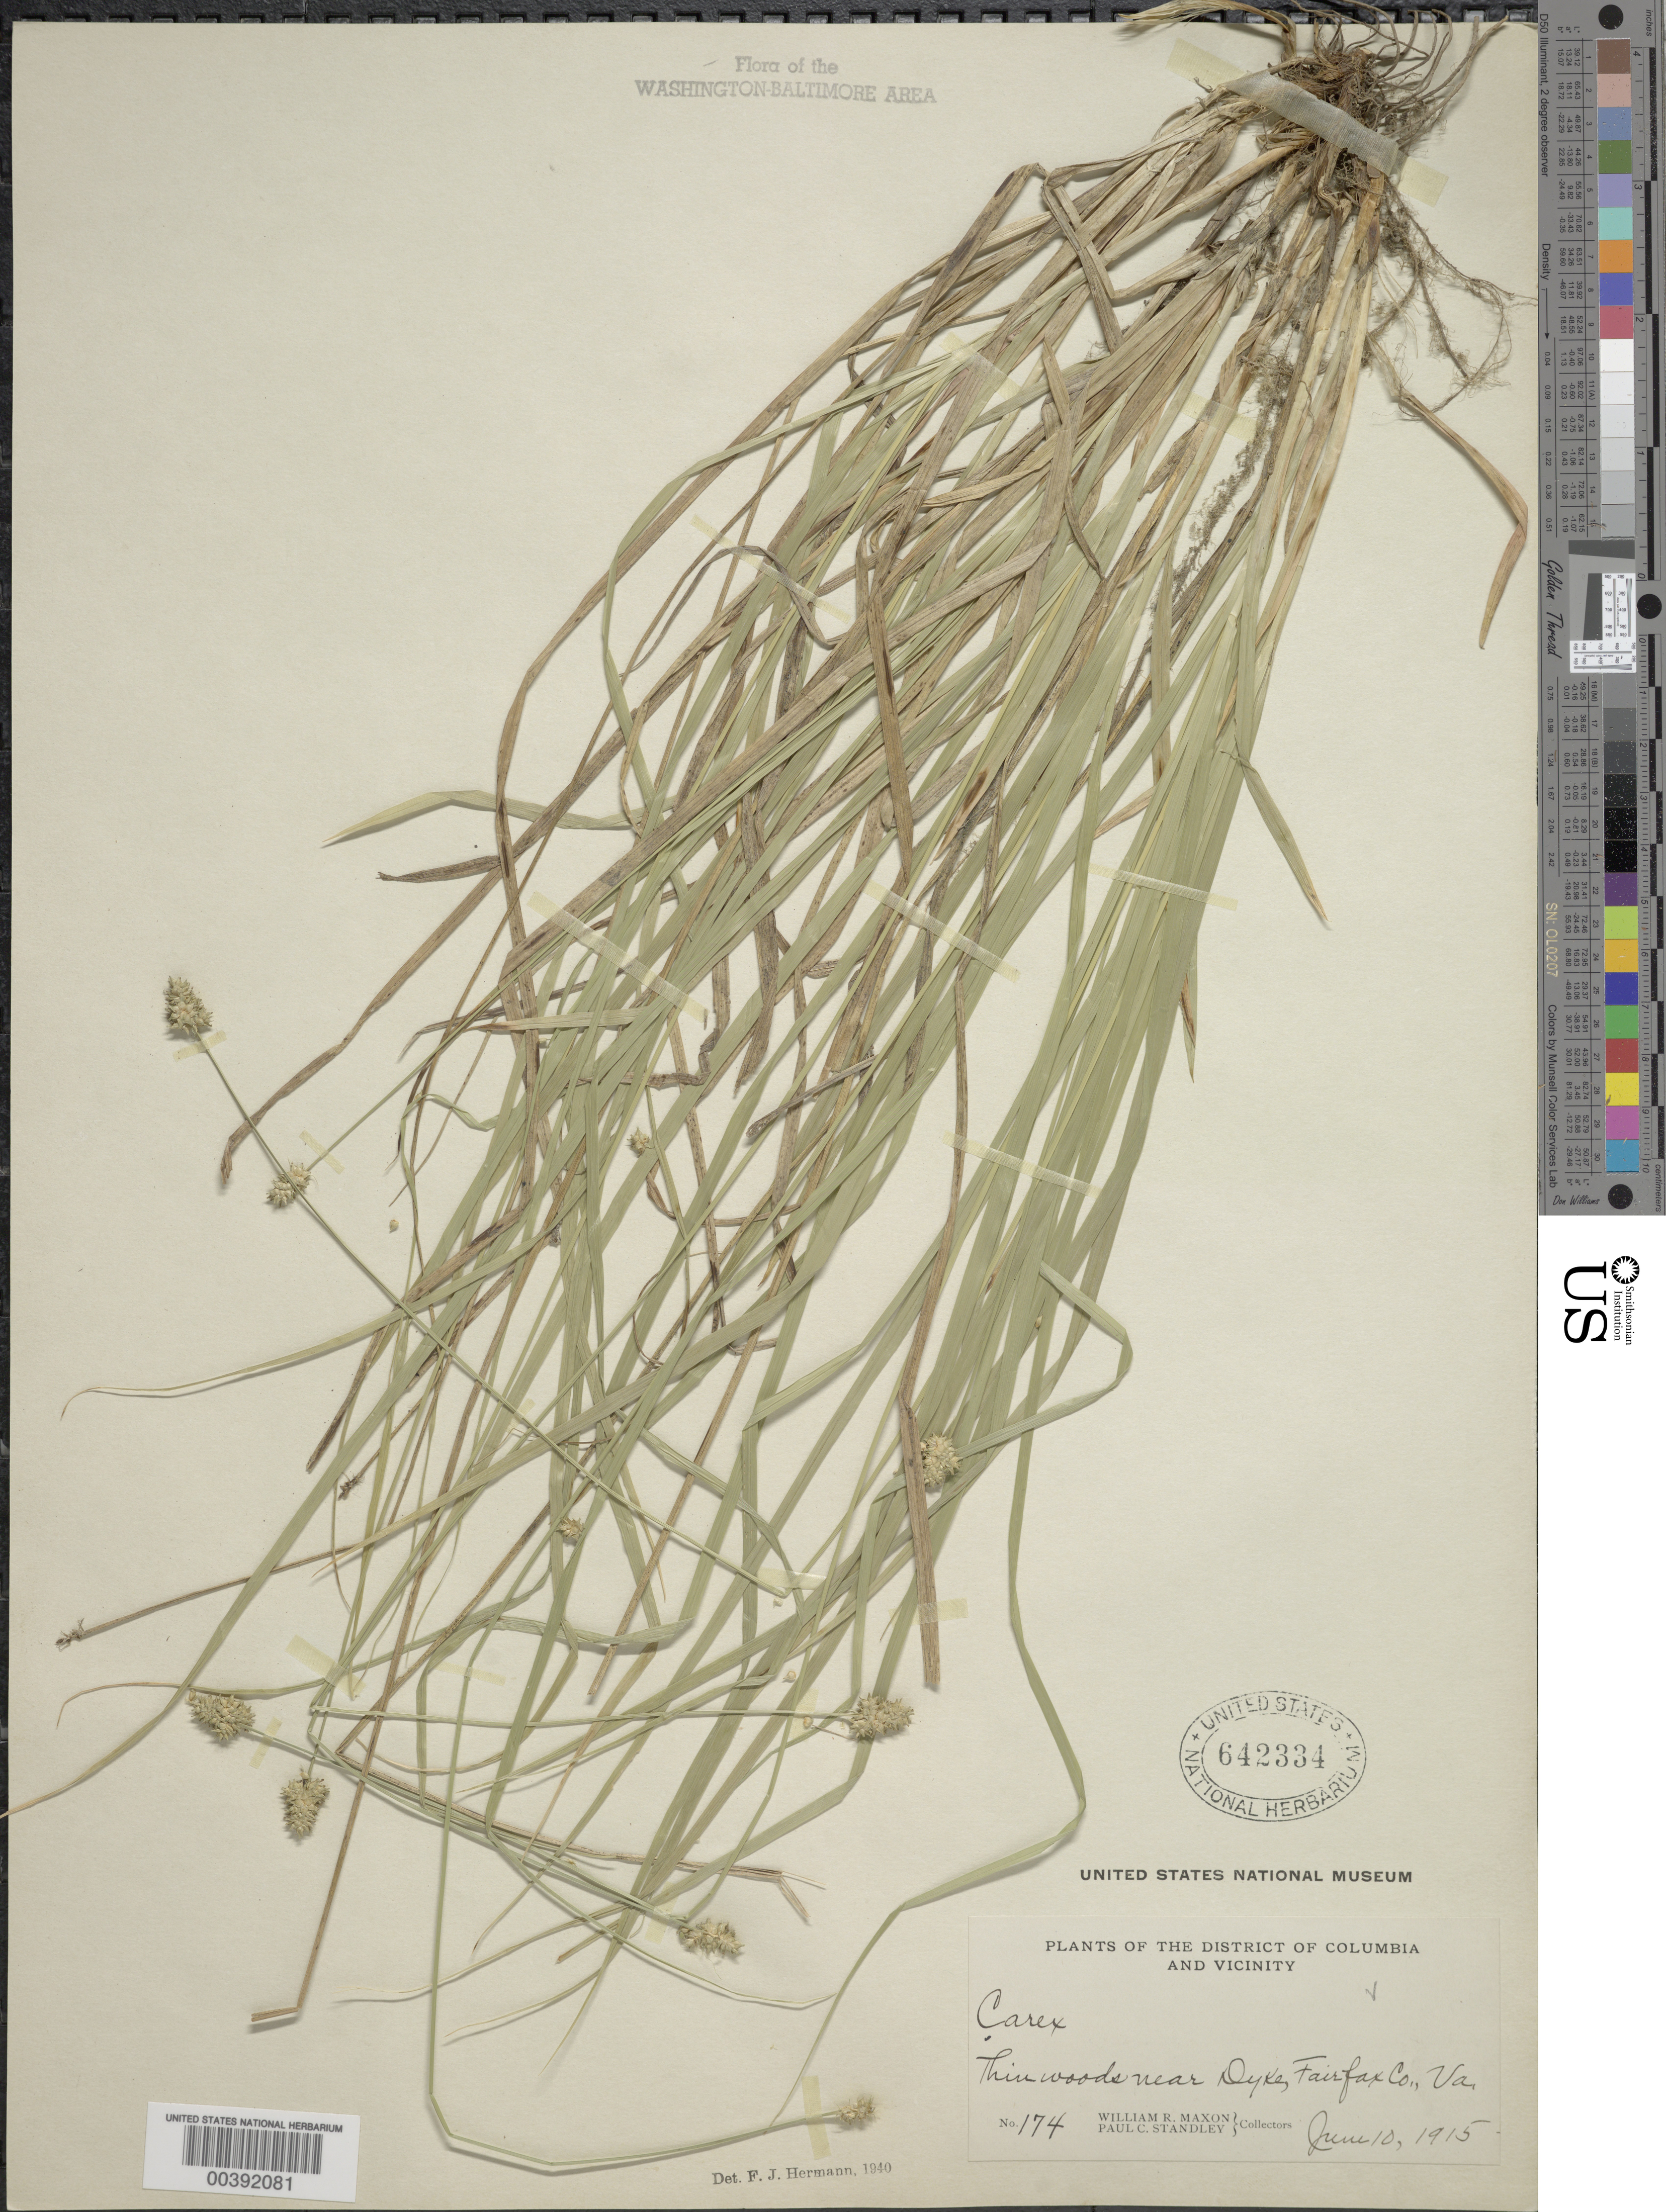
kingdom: Plantae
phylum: Tracheophyta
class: Liliopsida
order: Poales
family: Cyperaceae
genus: Carex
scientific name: Carex cephalophora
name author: Muhl. ex Willd.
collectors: W. R. Maxon & P. C. Standley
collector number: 174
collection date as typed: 10 Jun 1915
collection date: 1915-06-10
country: United States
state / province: Virginia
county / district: Fairfax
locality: near Dyke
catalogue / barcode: US 642334